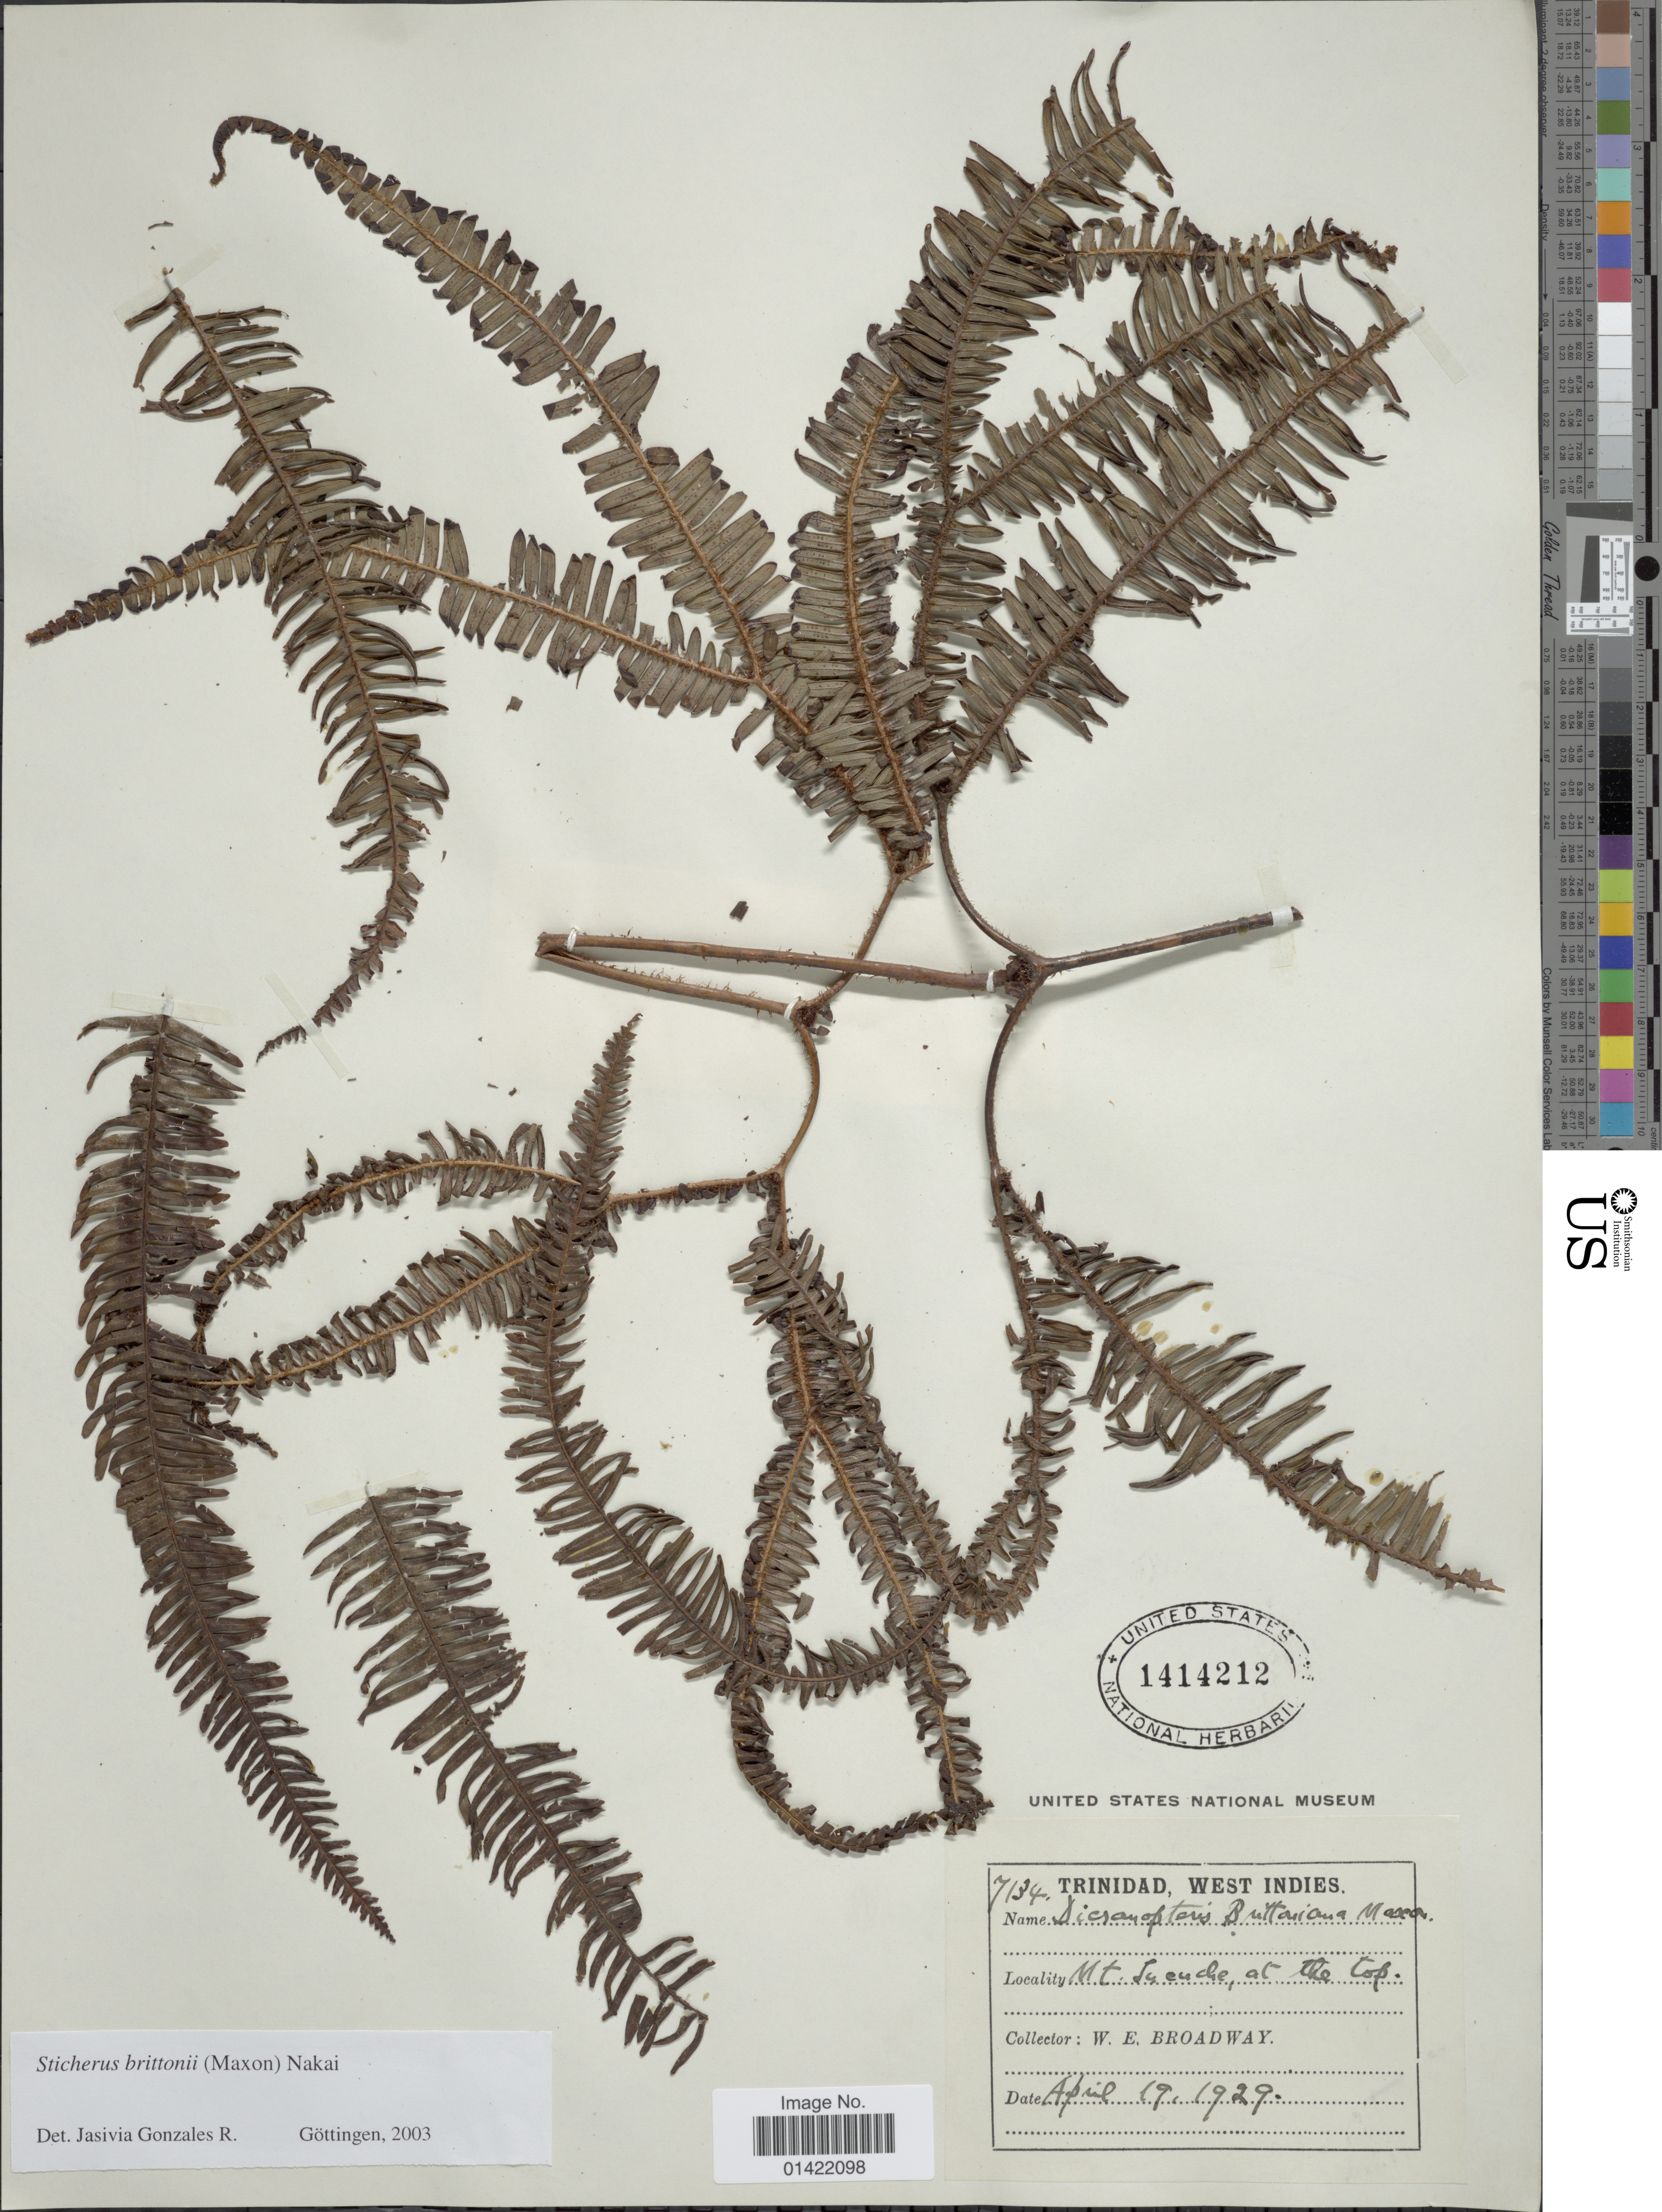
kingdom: Plantae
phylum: Tracheophyta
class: Polypodiopsida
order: Gleicheniales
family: Gleicheniaceae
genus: Sticherus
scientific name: Sticherus rubiginosus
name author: (Mett.) Nakai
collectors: W. E. Broadway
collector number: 7134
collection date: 1929-04-19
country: Trinidad and Tobago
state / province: Trinidad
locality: West Indies. Mt. Tucuche, at the top.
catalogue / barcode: US 1414212